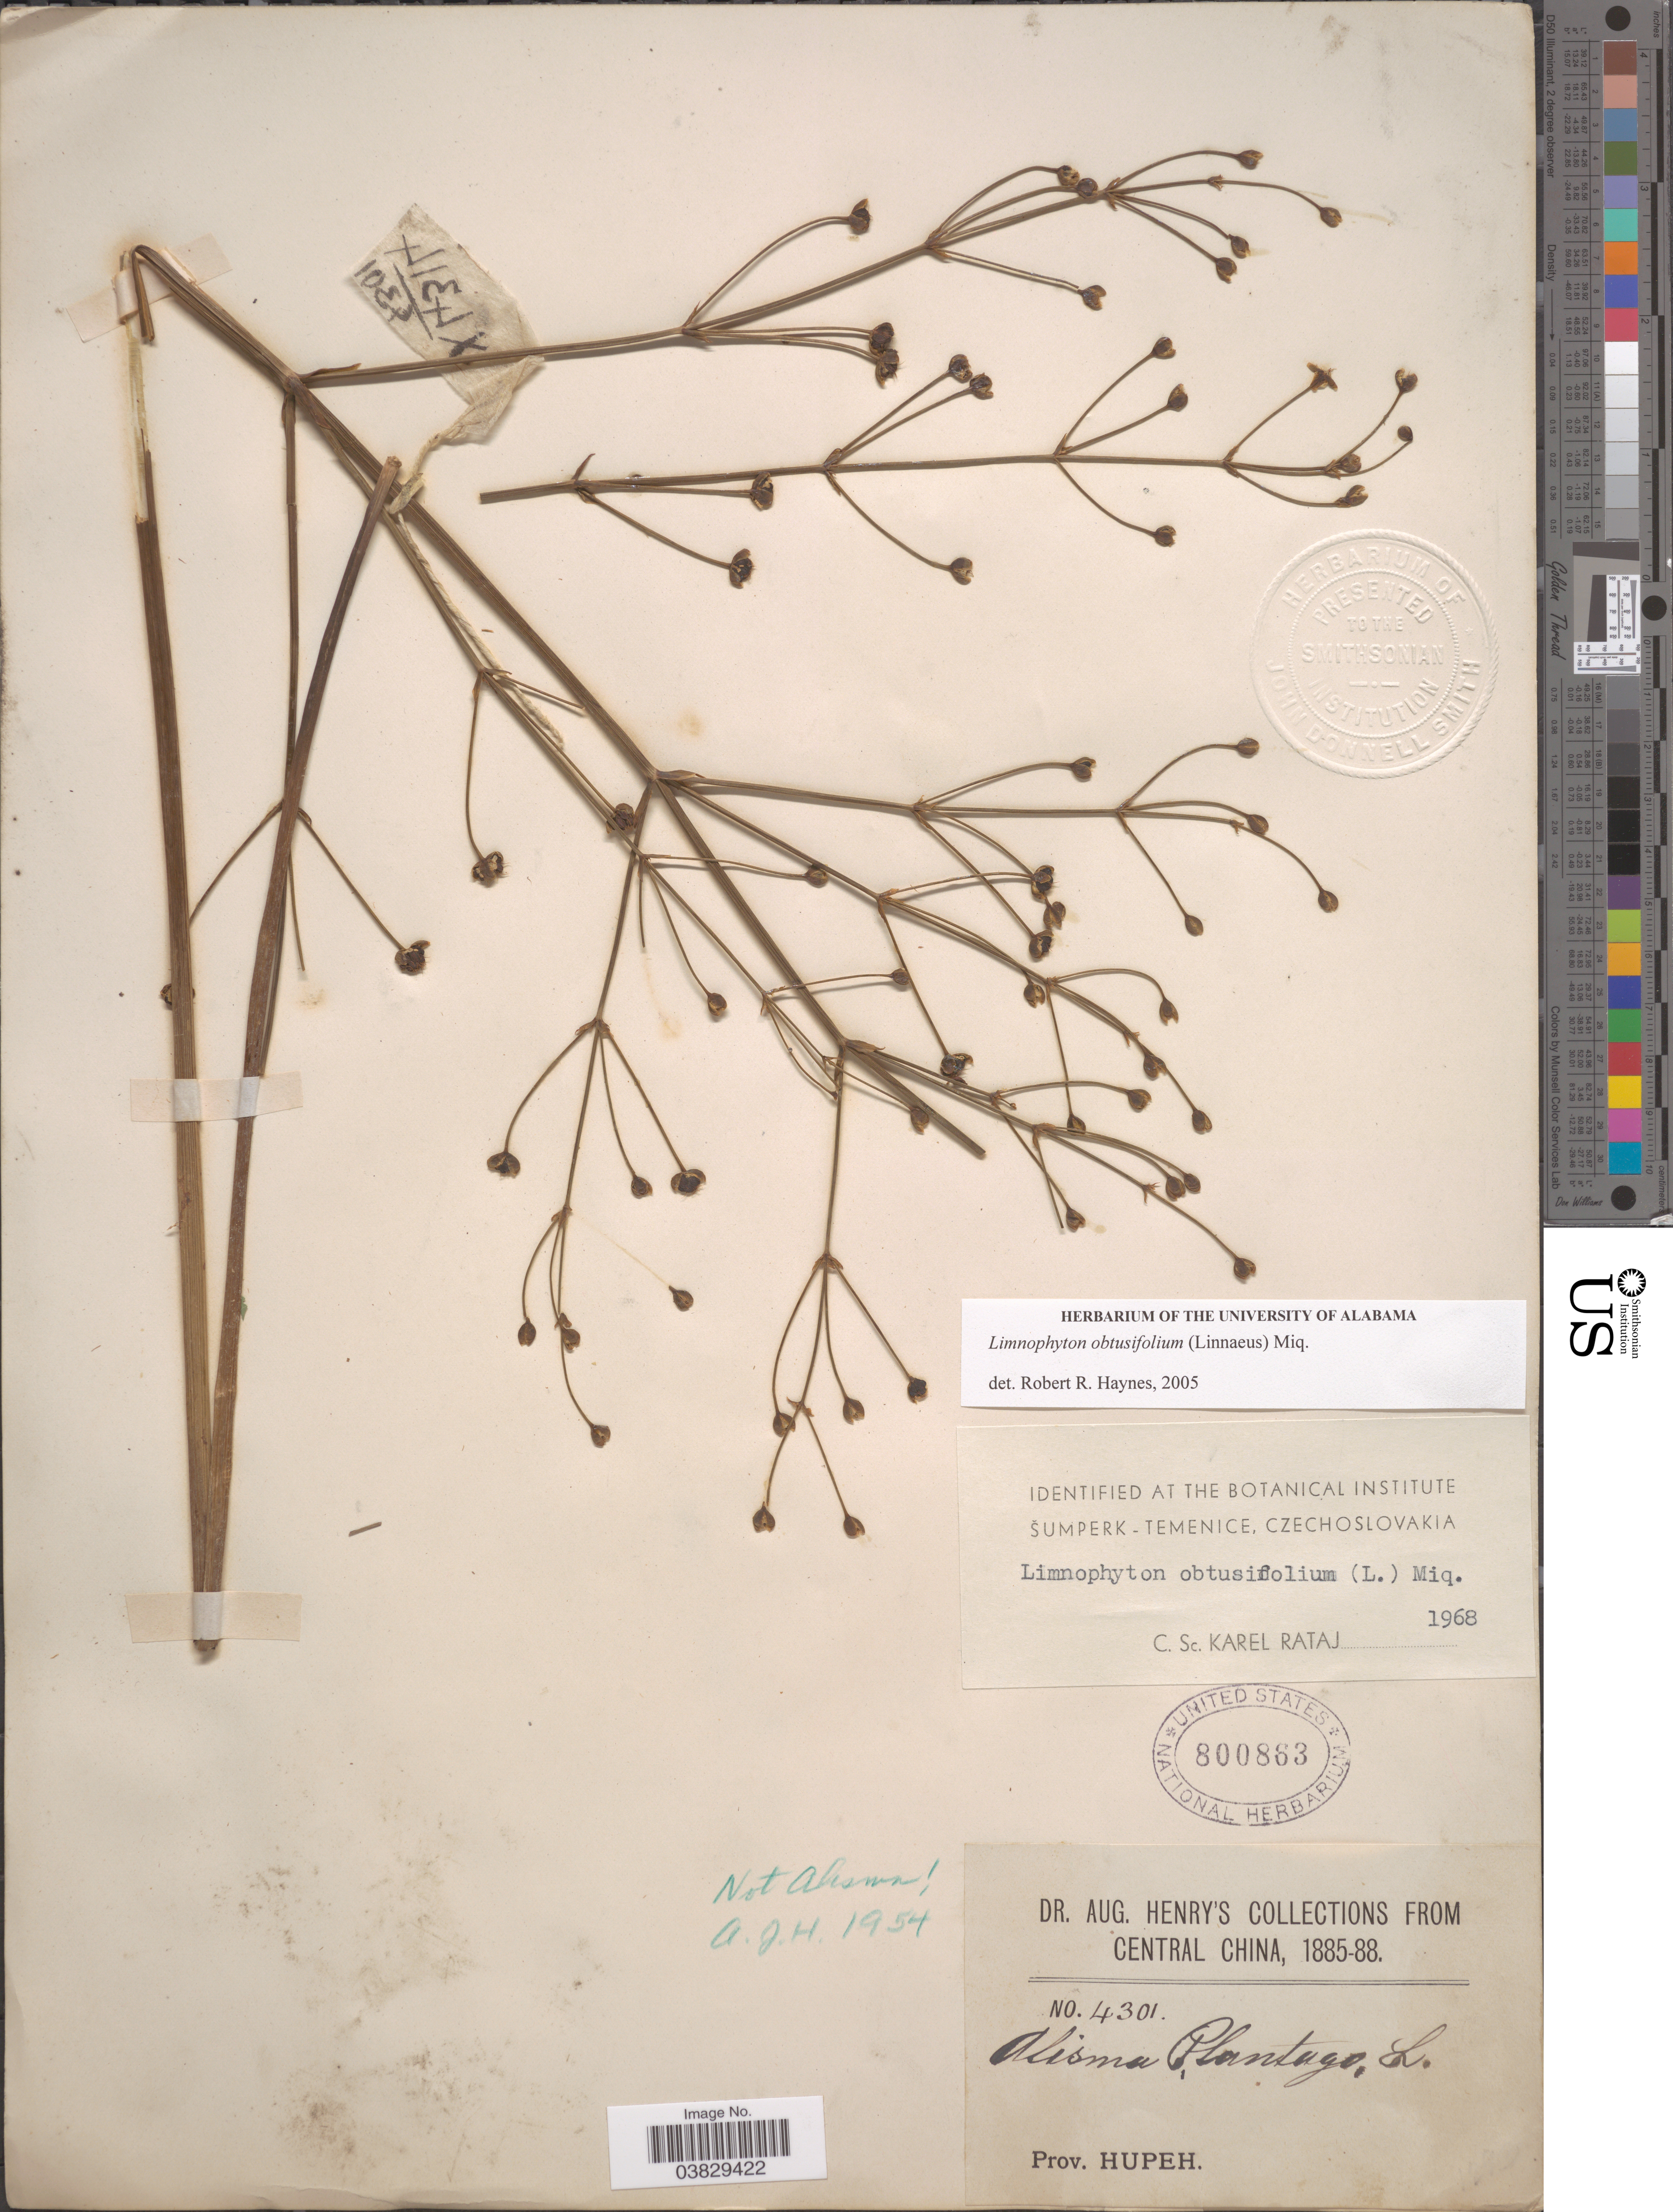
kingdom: Plantae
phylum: Tracheophyta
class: Liliopsida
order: Alismatales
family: Alismataceae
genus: Limnophyton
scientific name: Limnophyton obtusifolium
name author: (L.) Miq.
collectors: A. Henry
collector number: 4301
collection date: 1885/1888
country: China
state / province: Hubei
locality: Hupeh.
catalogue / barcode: US 800863